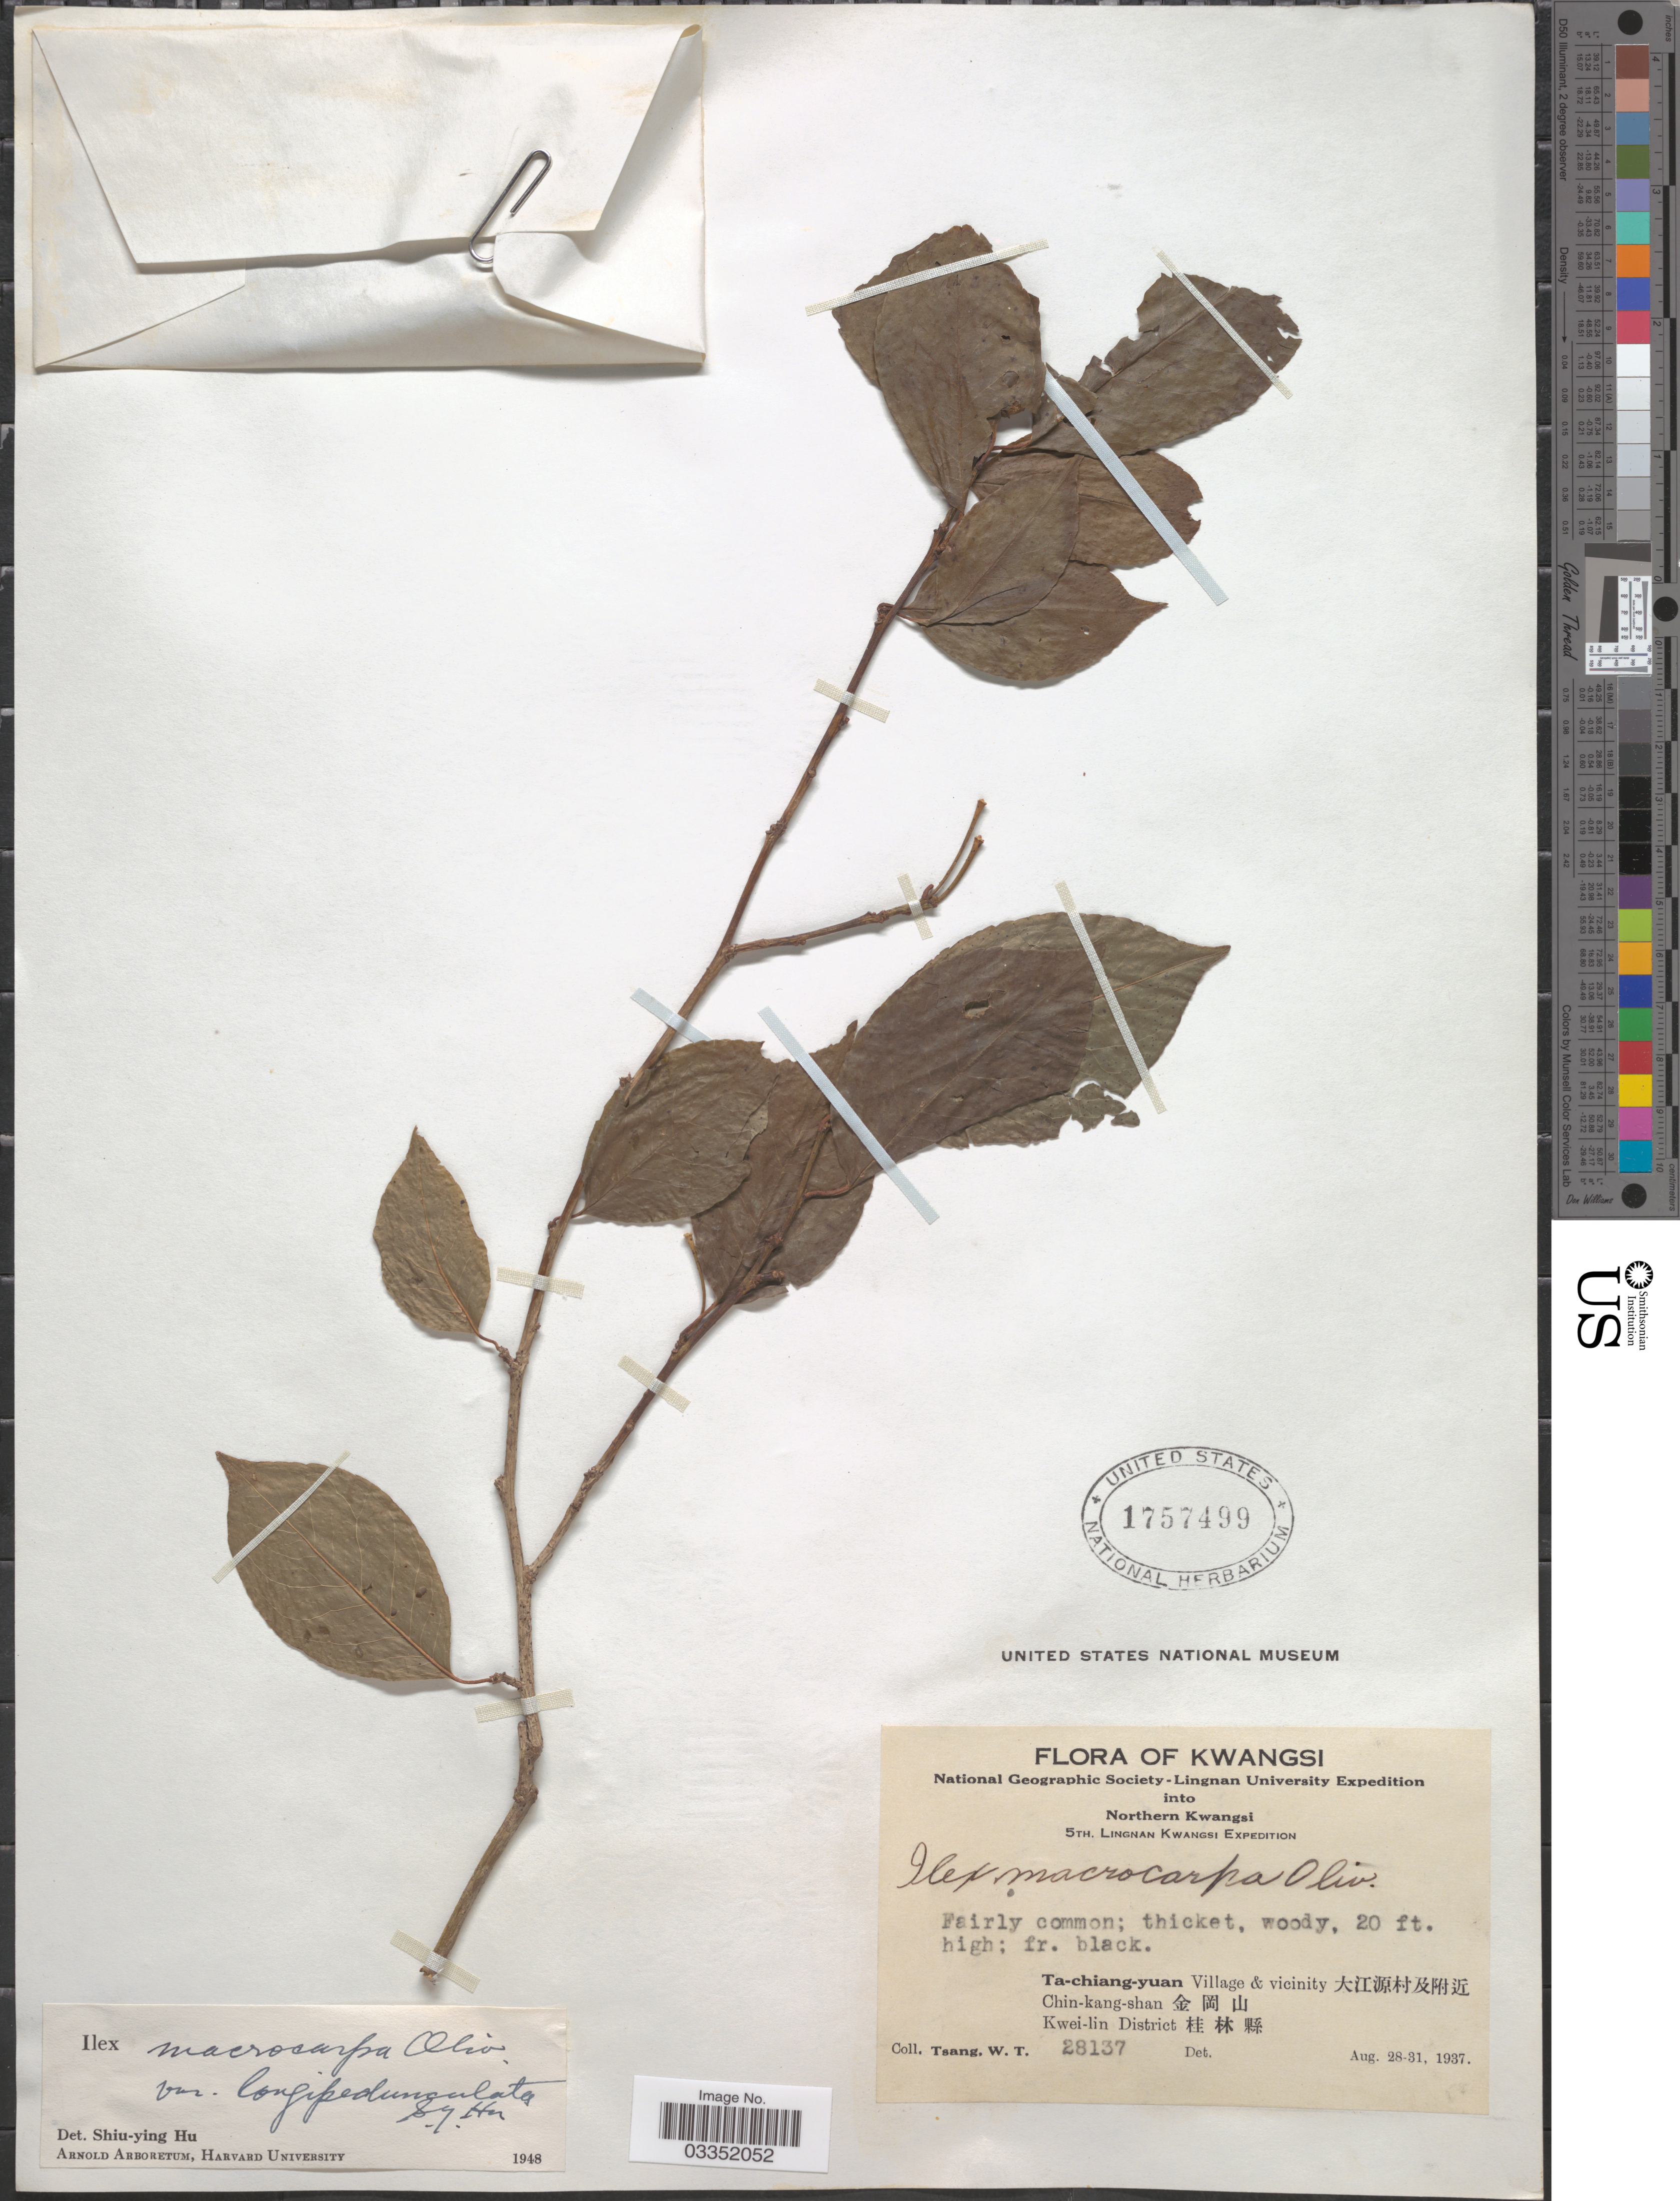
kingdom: Plantae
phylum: Tracheophyta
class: Magnoliopsida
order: Aquifoliales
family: Aquifoliaceae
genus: Ilex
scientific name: Ilex macrocarpa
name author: Oliv.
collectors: W. T. Tsang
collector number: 28137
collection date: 1937-08-28/1937-08-31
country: China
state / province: Guangxi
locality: Kwangsi. Northern Kwangsi. Ta-chiang-yuan Village & vicinity X. Chin-kang-shan X, Kwei-lin District X.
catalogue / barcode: US 1757499